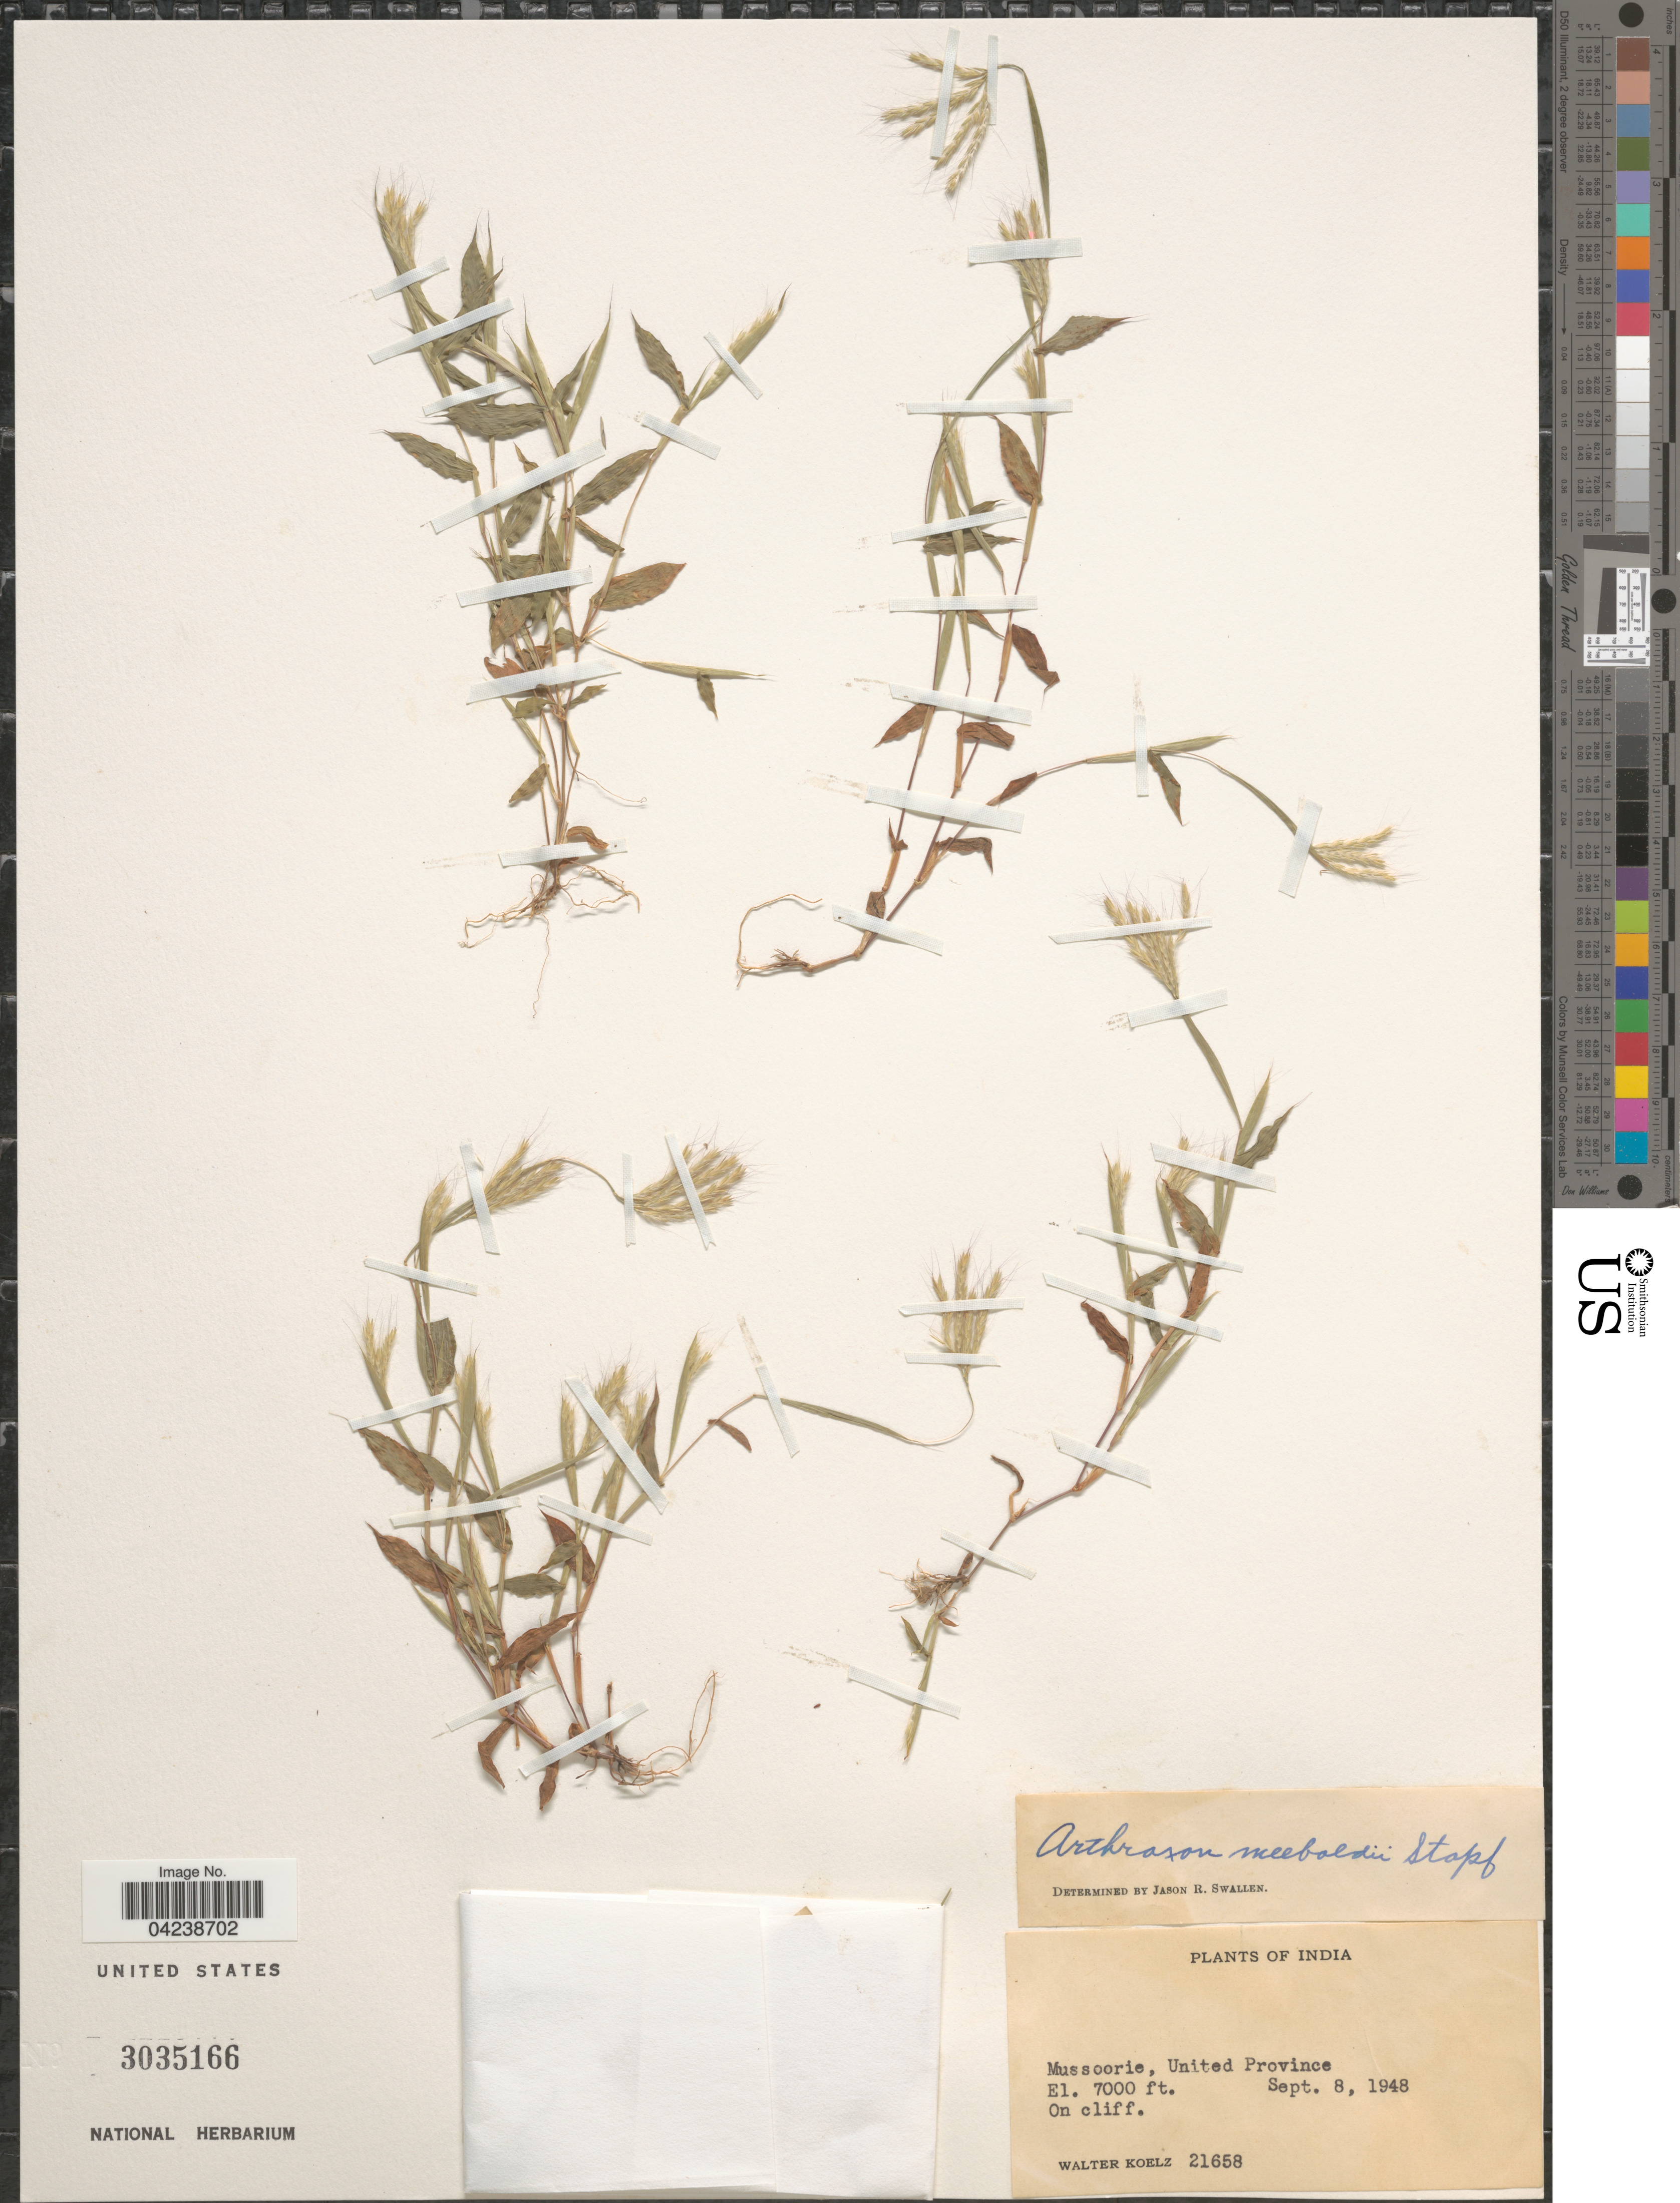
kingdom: Plantae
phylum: Tracheophyta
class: Liliopsida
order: Poales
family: Poaceae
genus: Arthraxon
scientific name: Arthraxon meeboldii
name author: Stapf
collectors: W. N. Koelz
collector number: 21658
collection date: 1948-09-08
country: India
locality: Mussoorie, United Province.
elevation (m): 2134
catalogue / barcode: US 3035166